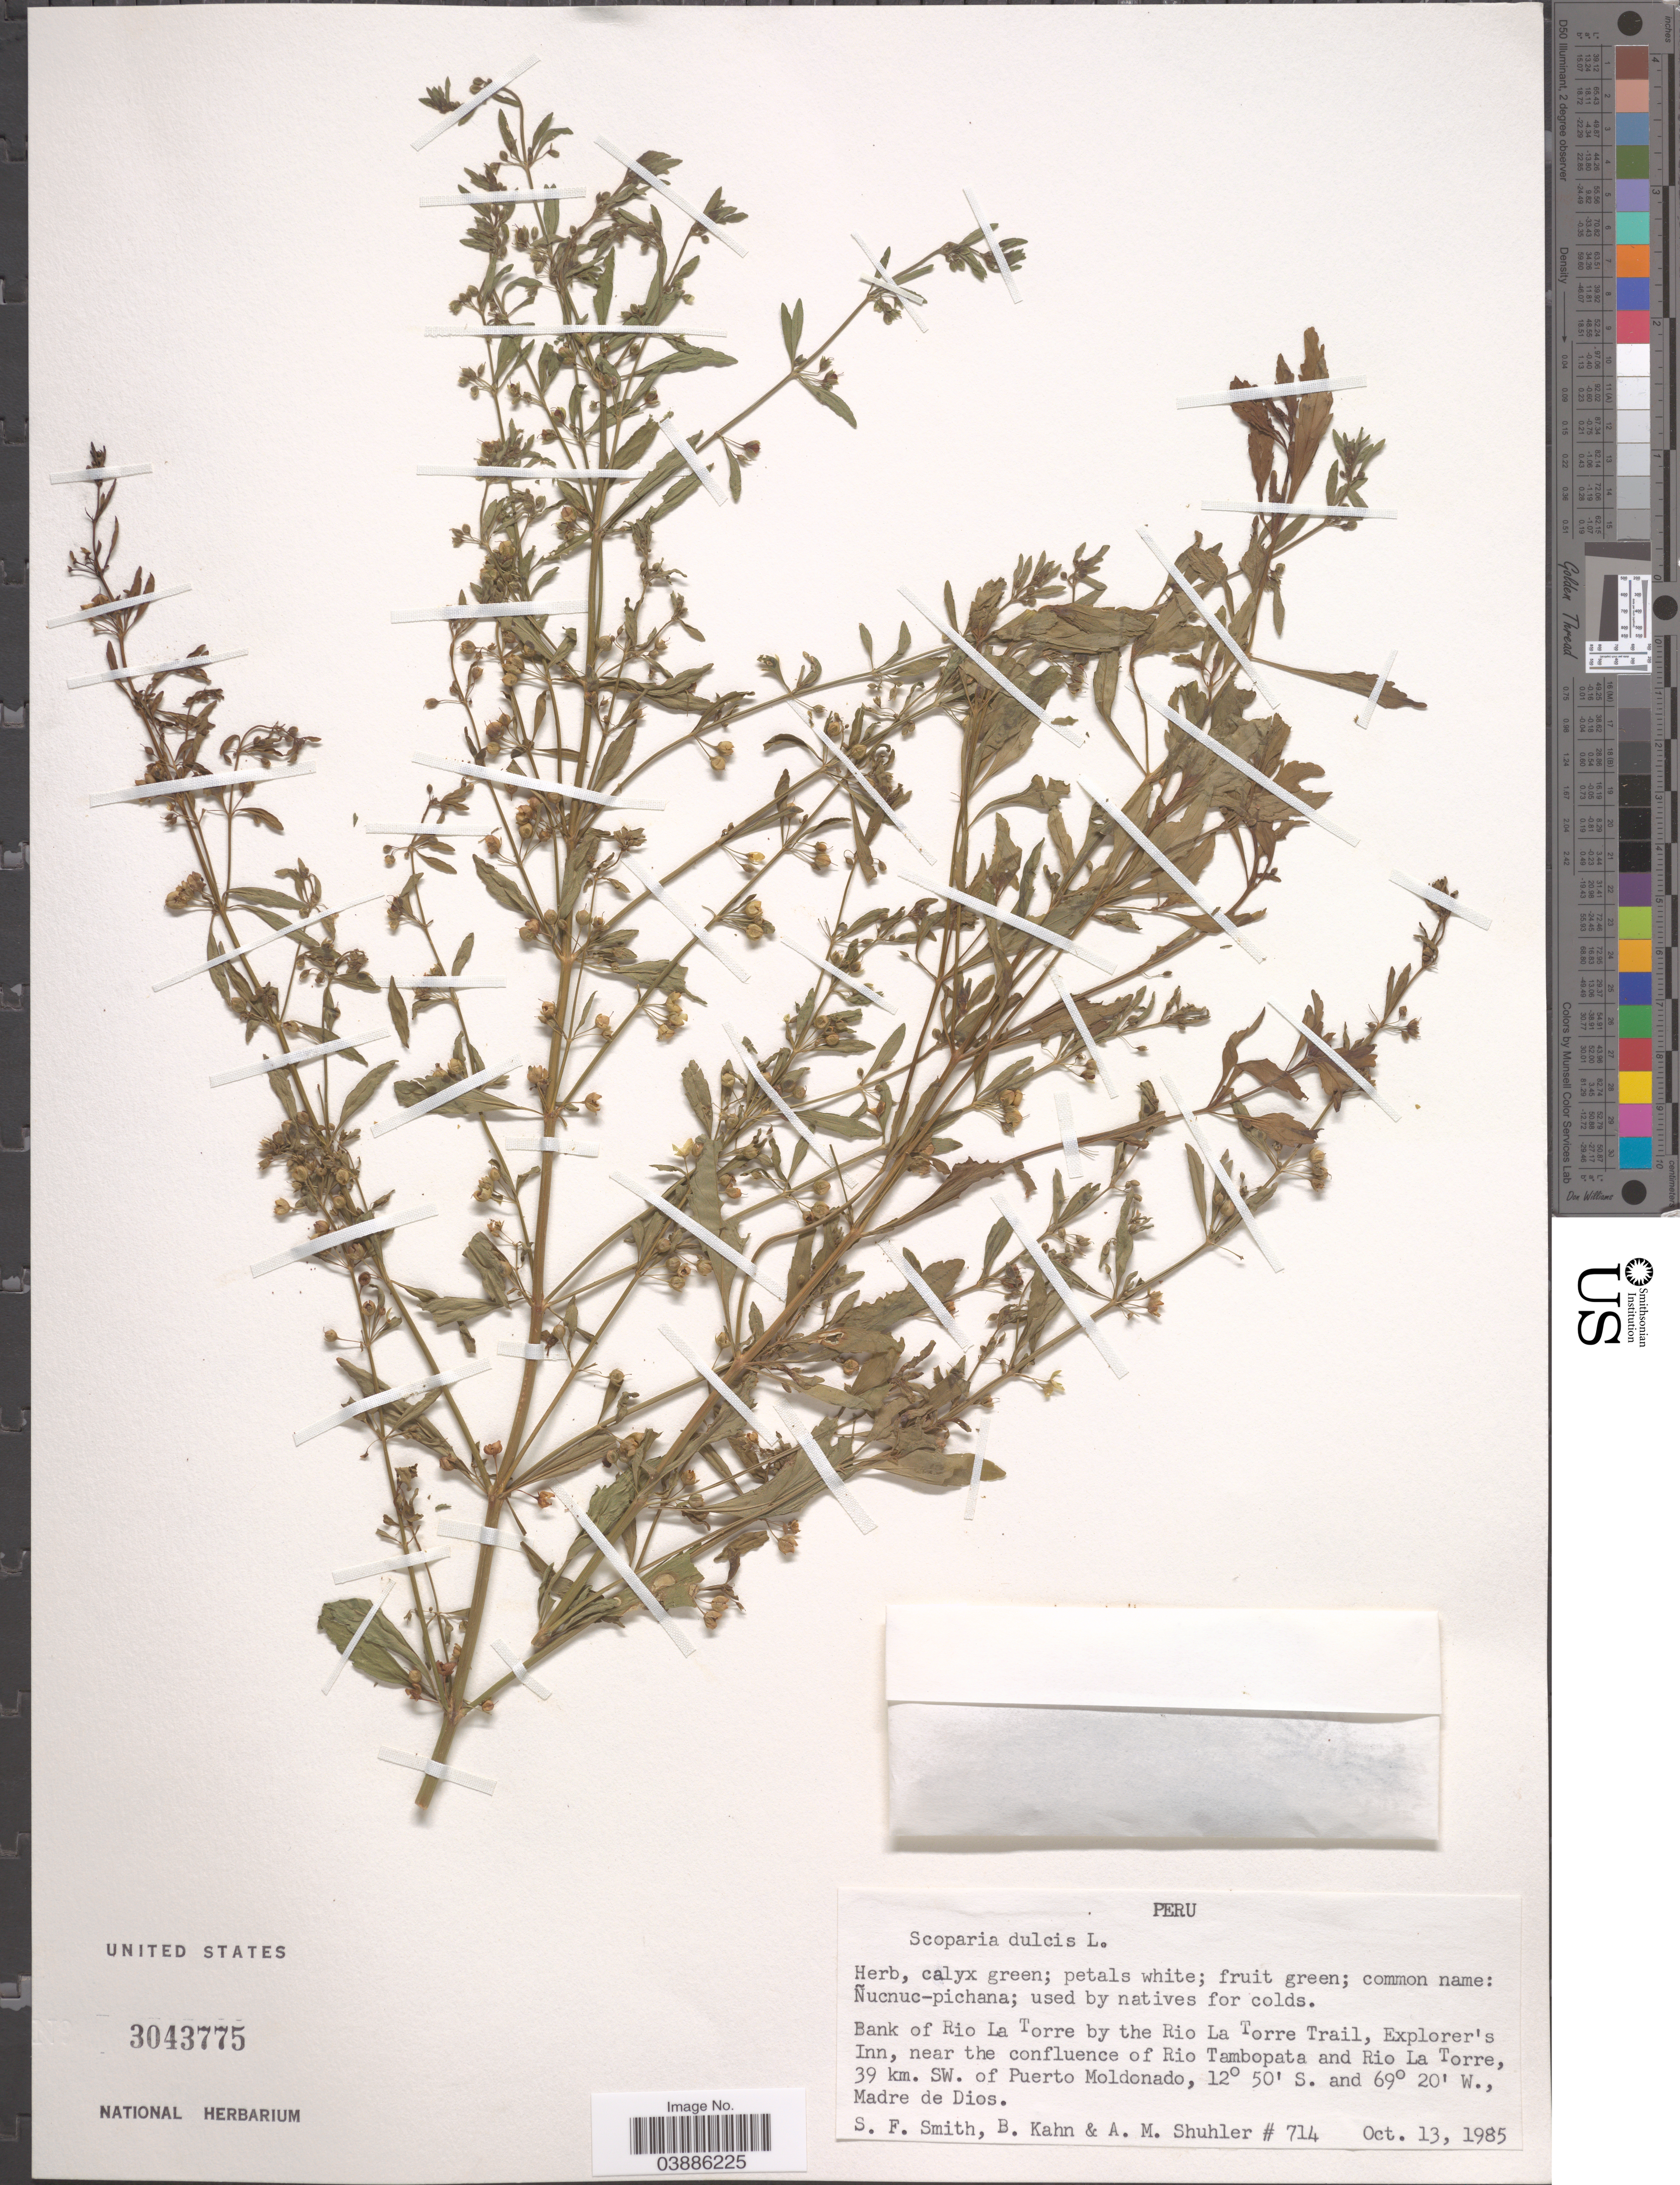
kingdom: Plantae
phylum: Tracheophyta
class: Magnoliopsida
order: Lamiales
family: Plantaginaceae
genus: Scoparia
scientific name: Scoparia dulcis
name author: L.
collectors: S.F. Smith, B. Kahn & A. Shuhler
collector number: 714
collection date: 1985-10-13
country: Peru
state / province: Madre de Dios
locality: Bank of Rio La Torre by the Rio La Torre Trail, Explorer's Inn, near the confluence of Rio Tambopata and Rio La Torre, 39 km. SW. of Puerto Moldonado.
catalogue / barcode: US 3043775